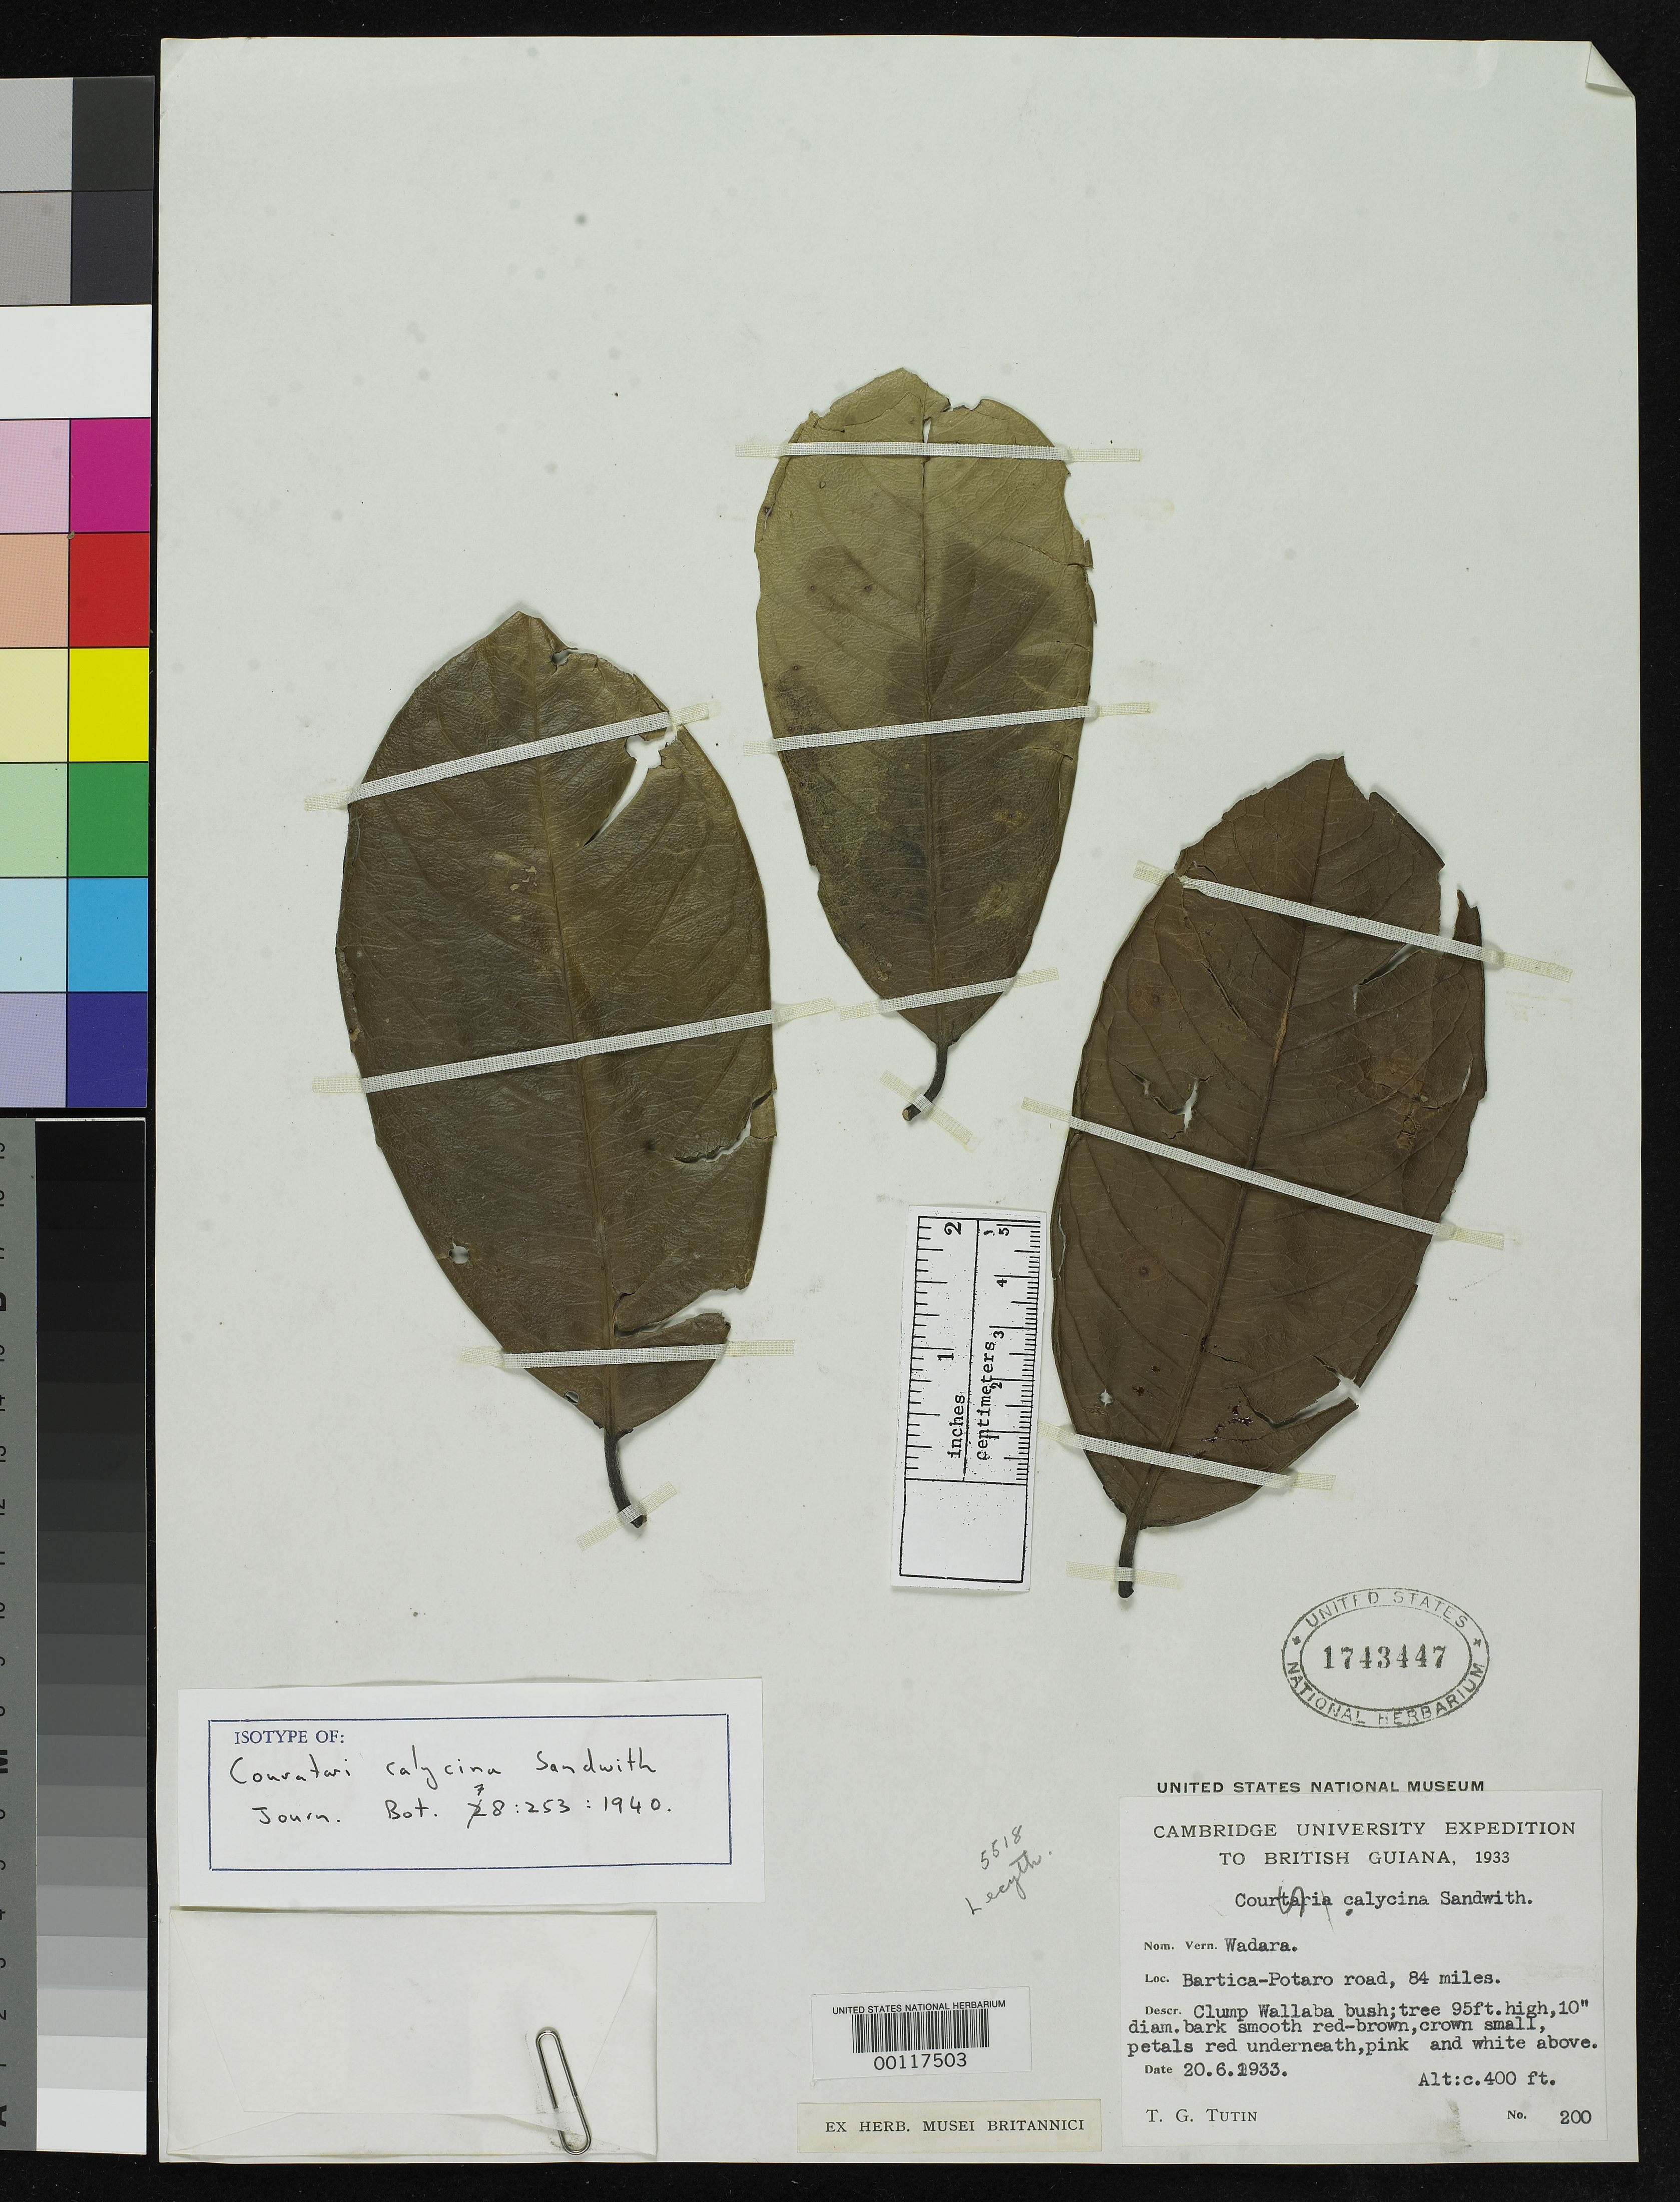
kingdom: Plantae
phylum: Tracheophyta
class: Magnoliopsida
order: Ericales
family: Lecythidaceae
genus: Couratari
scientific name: Couratari calycina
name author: Sandwith & Tutin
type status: Isotype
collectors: T. G. Tutin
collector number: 200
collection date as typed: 20 Jun 1933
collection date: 1933-06-20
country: Guyana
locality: Bartica-Potaro Road; alt. 400 ft.; (country as "British Guiana").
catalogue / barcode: US 1743447